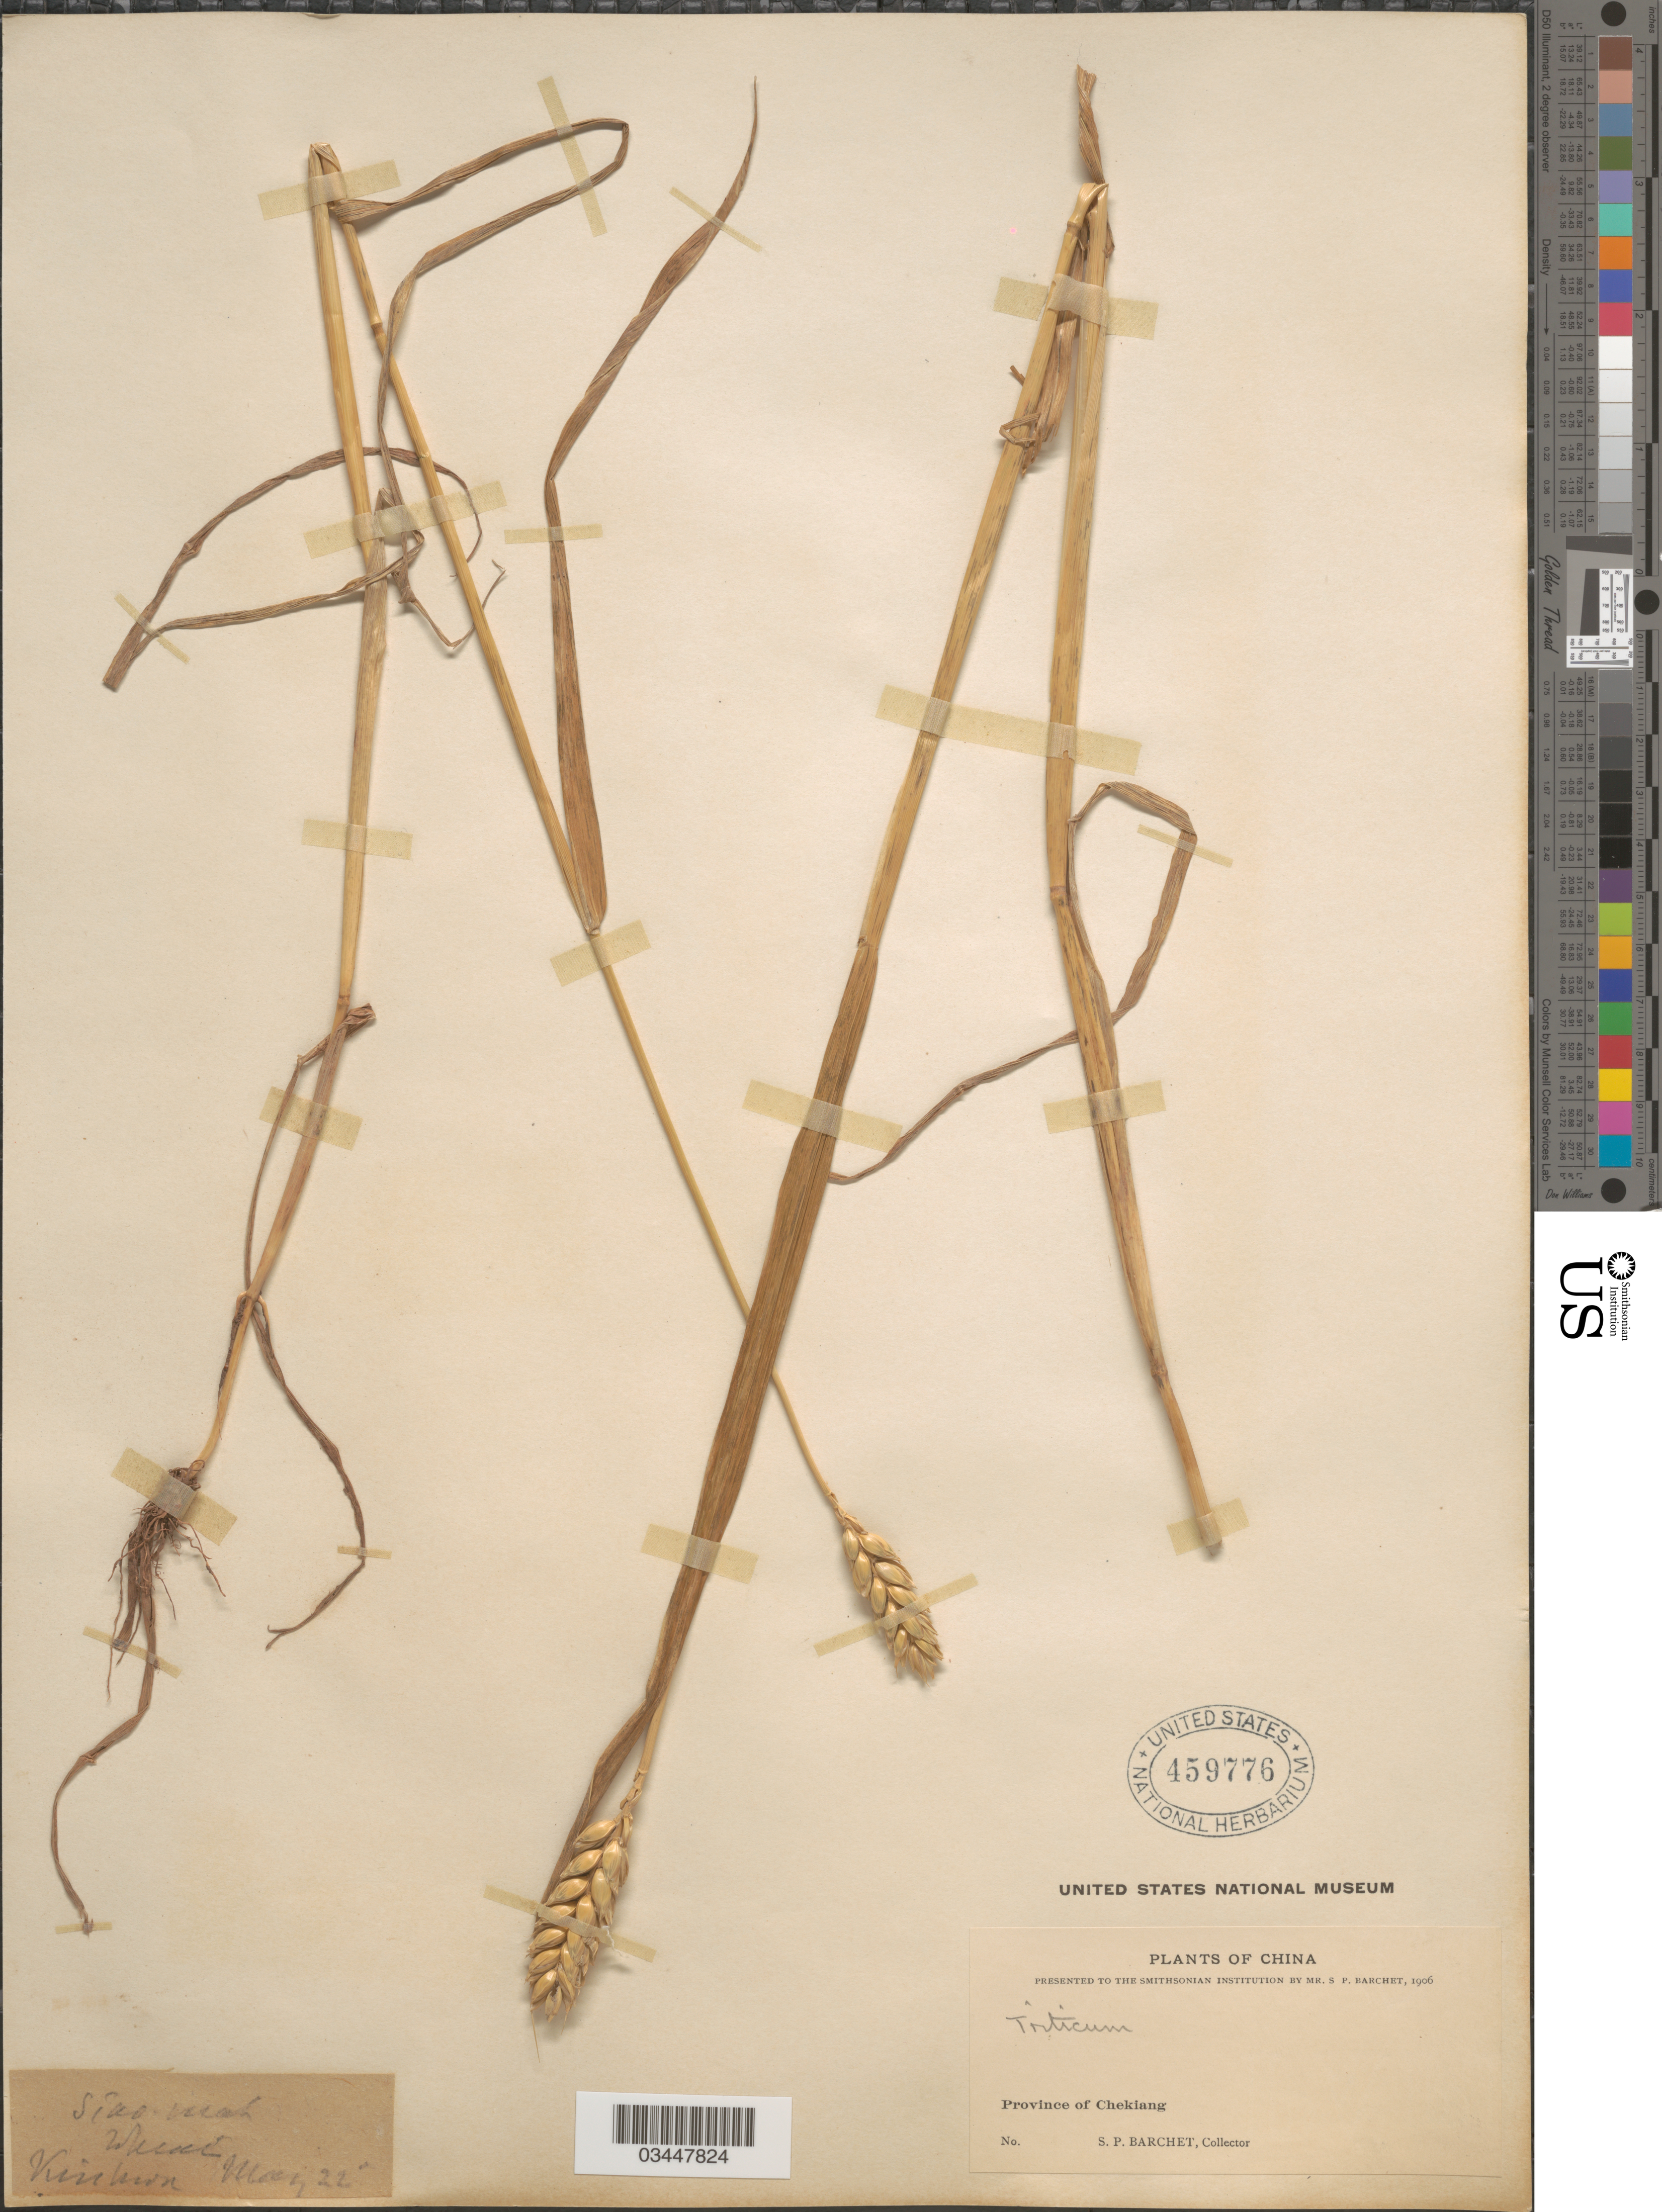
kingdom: Plantae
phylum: Tracheophyta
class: Liliopsida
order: Poales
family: Poaceae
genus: Triticum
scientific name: Triticum aestivum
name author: L.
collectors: S. P. Barchet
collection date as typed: Transcribed d/m/y: /3/22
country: China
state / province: Zhejiang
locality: Siao Mah. Wheat. Kinhoun. Province of Chekiang.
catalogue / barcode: US 459776